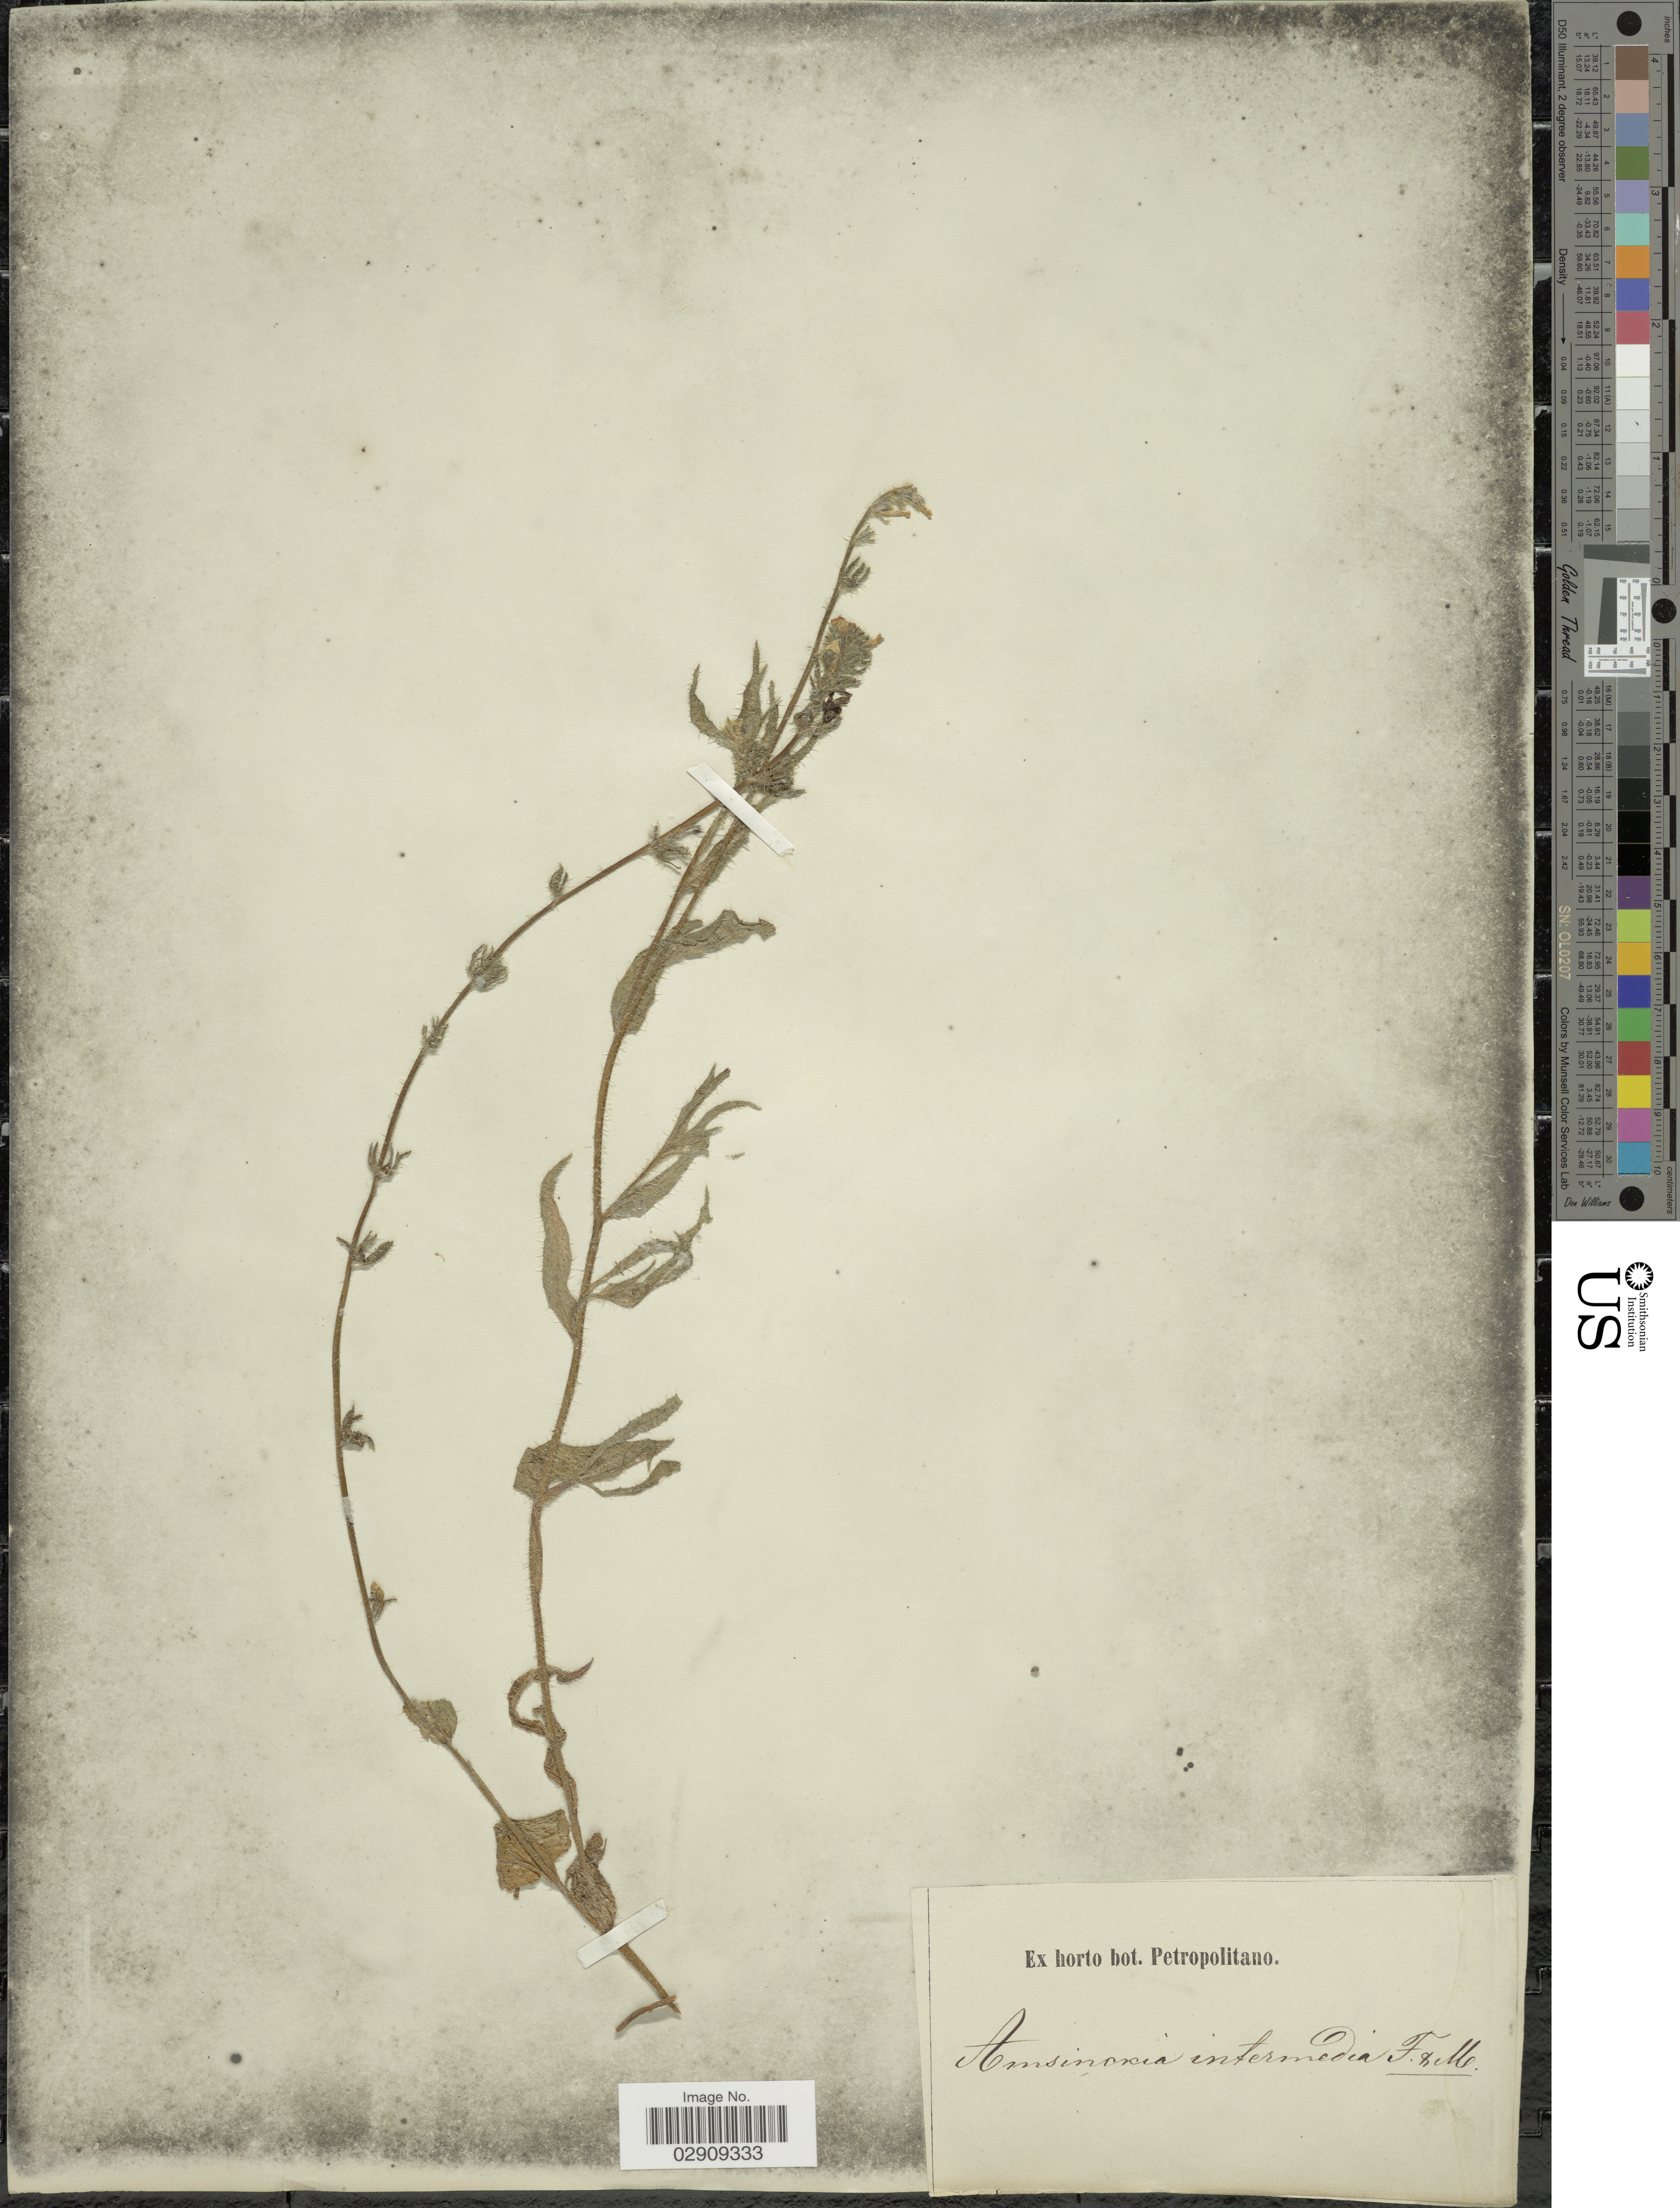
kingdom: Plantae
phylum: Tracheophyta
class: Magnoliopsida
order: Boraginales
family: Boraginaceae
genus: Amsinckia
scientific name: Amsinckia menziesii var. intermedia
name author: (Fisch. & C.A. Mey.) Ganders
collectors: ex Herb. bot. Petropolitano